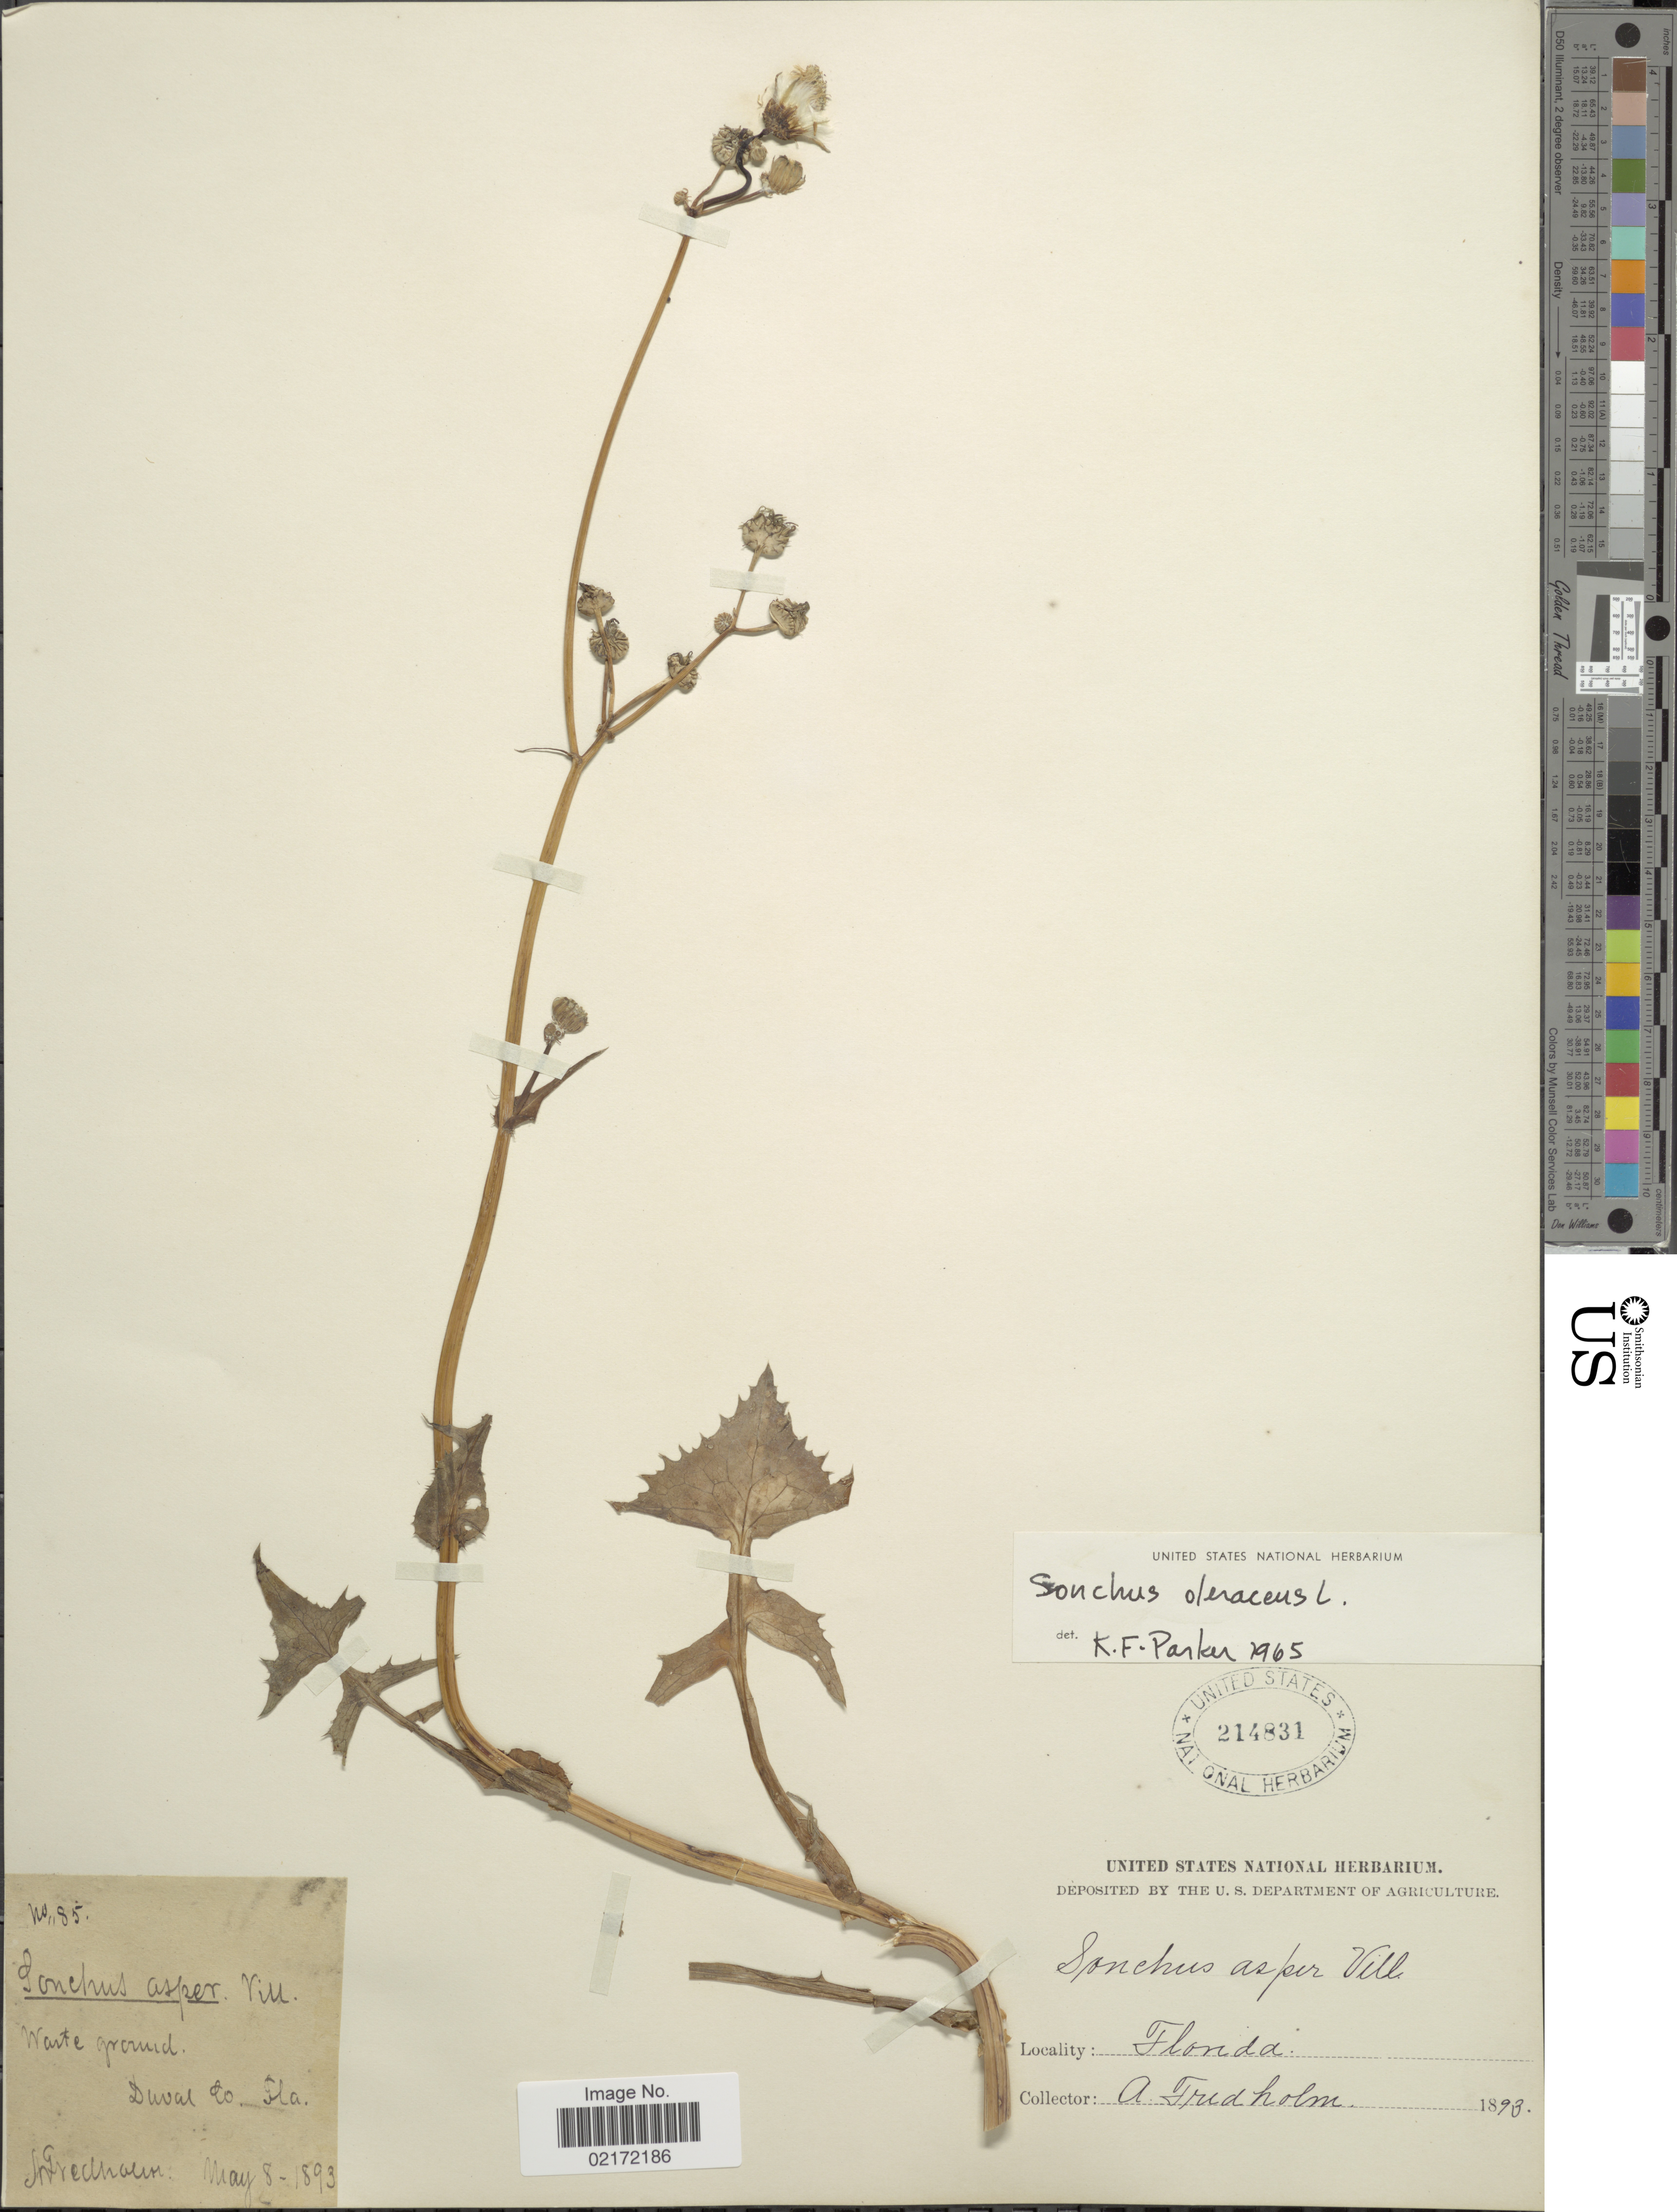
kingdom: Plantae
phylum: Tracheophyta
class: Magnoliopsida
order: Asterales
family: Asteraceae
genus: Sonchus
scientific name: Sonchus oleraceus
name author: L.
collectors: A. Fredholm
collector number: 85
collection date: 1893-05-08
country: United States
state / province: Florida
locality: Waste ground, Duval Co., Fla.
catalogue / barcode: US 214831